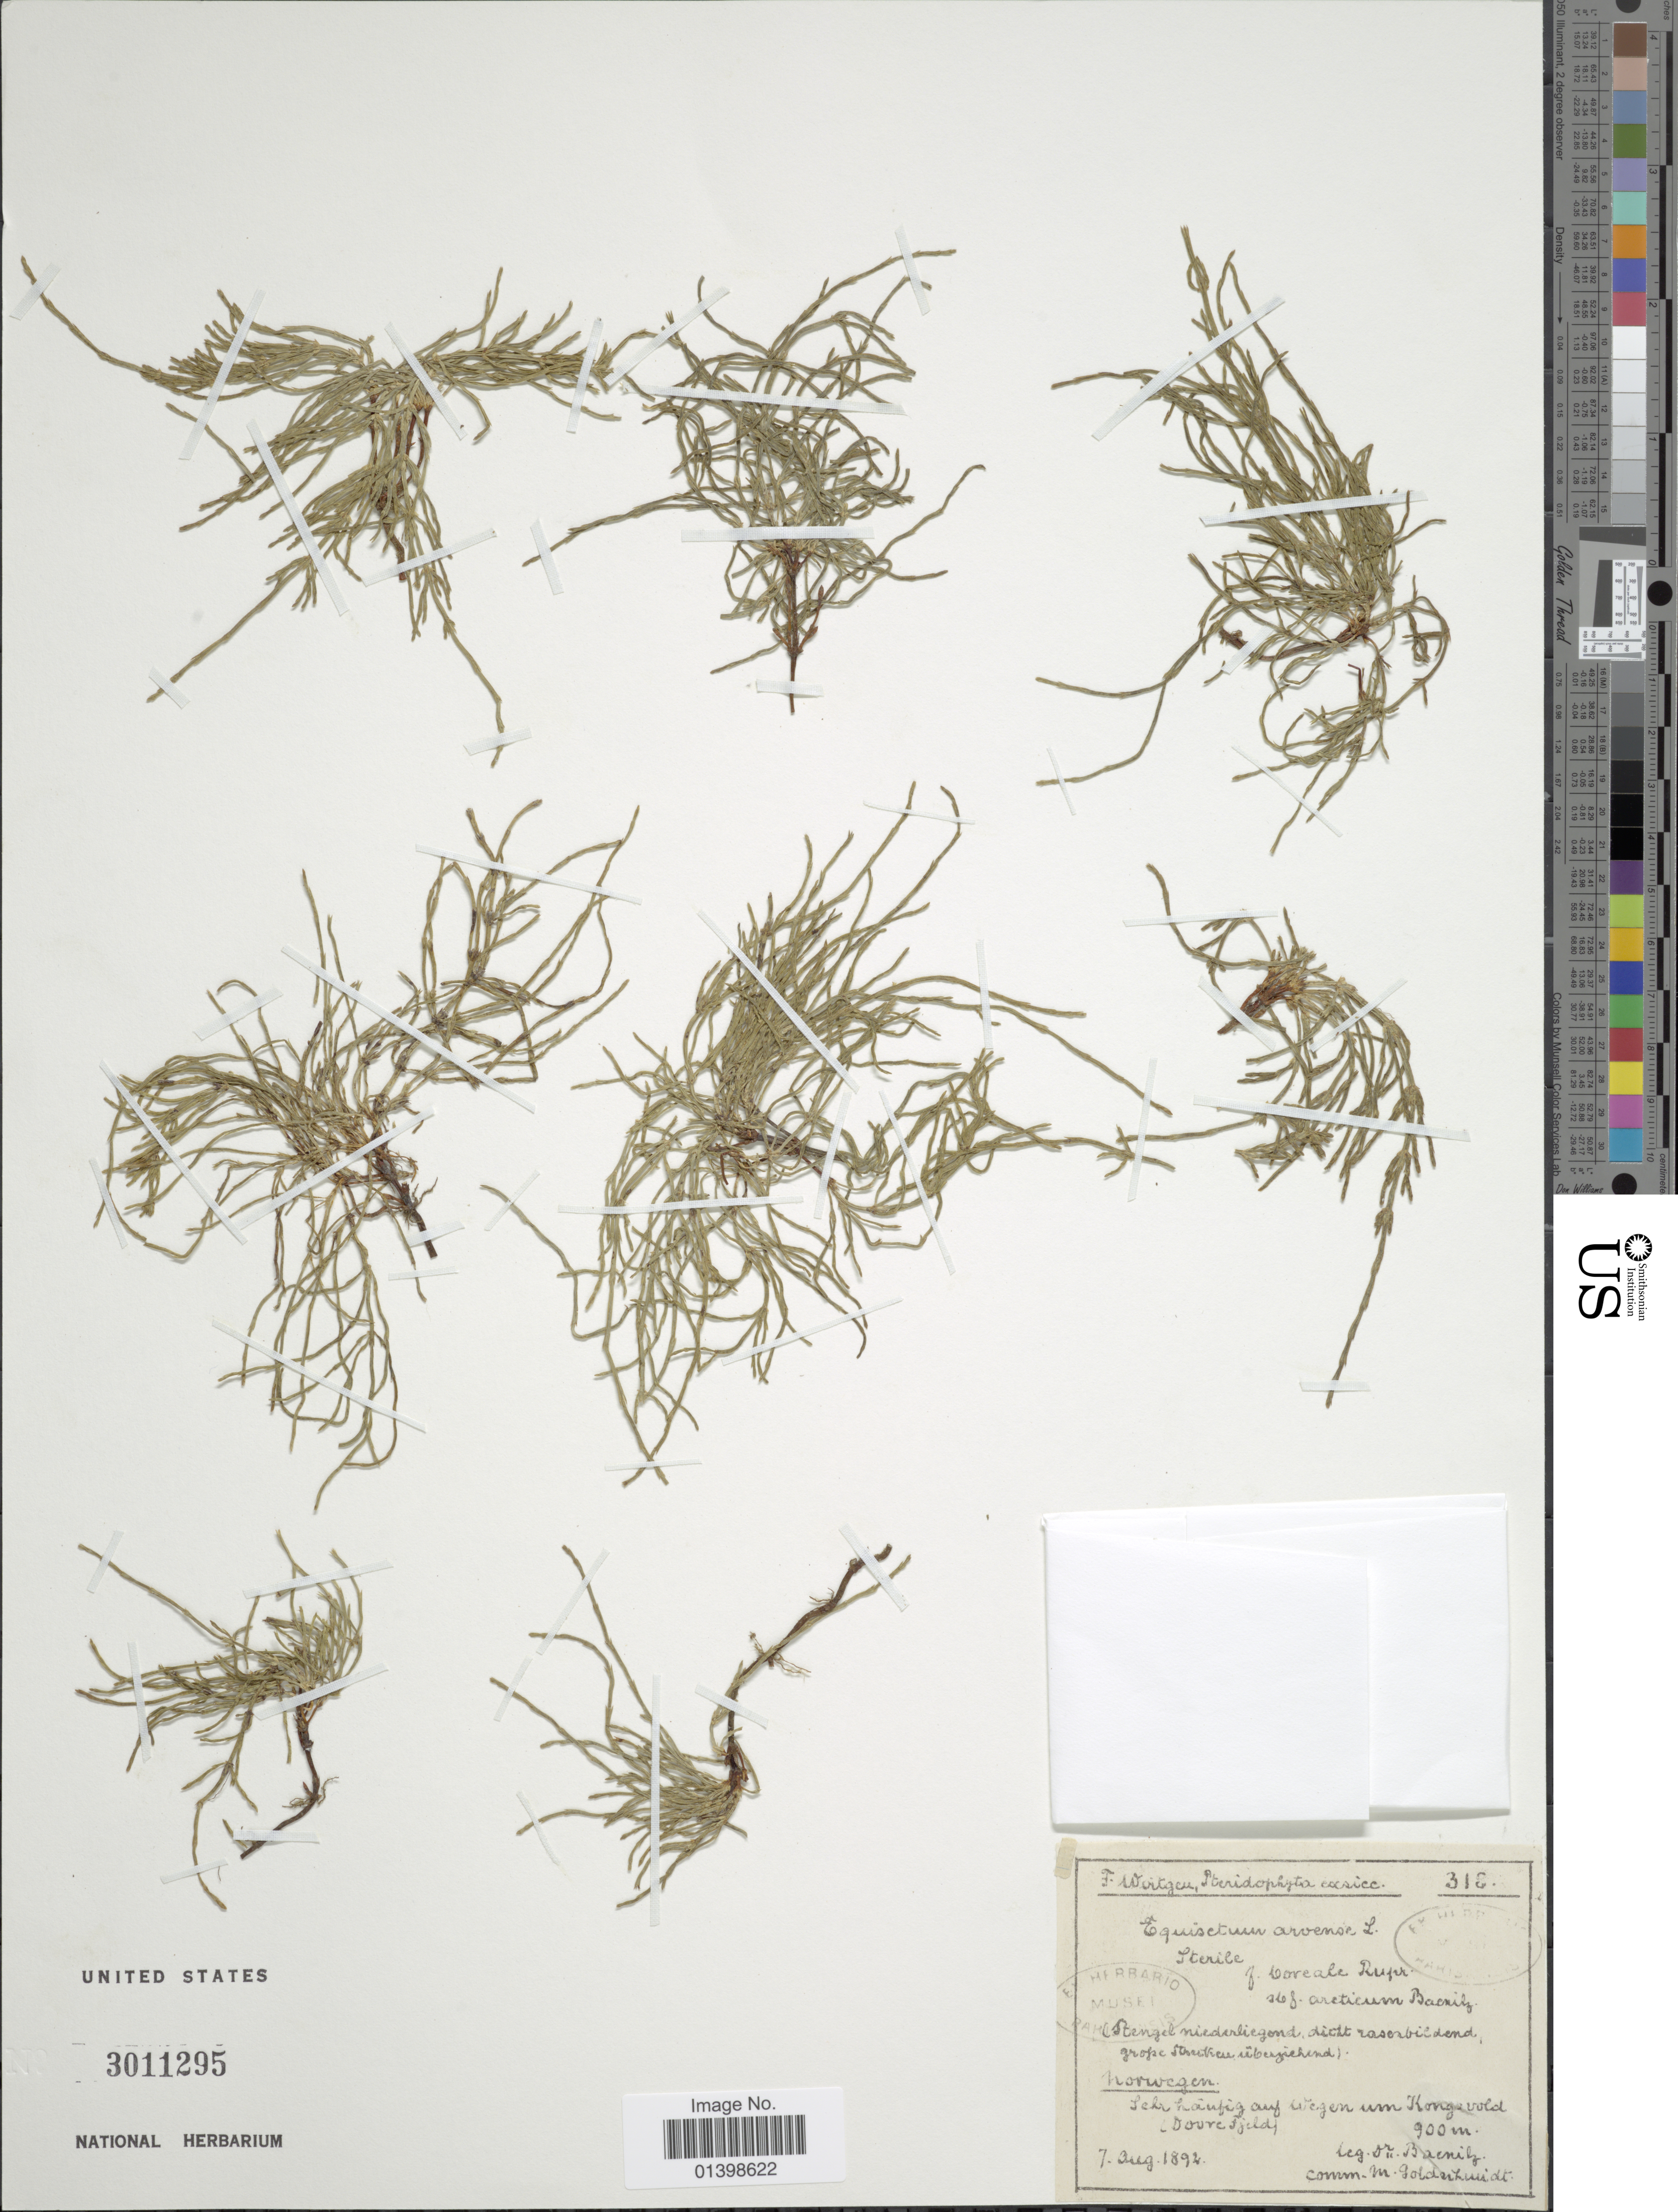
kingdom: Plantae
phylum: Tracheophyta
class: Polypodiopsida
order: Equisetales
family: Equisetaceae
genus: Equisetum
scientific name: Equisetum arvense var. alpestre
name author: Wahlenb.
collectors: C. G. Baenitz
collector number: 318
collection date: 1892-08-07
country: Norway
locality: Sehr häufig auf wegen um Kongsvold (Dovrefjeld).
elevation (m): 900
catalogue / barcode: US 3011295